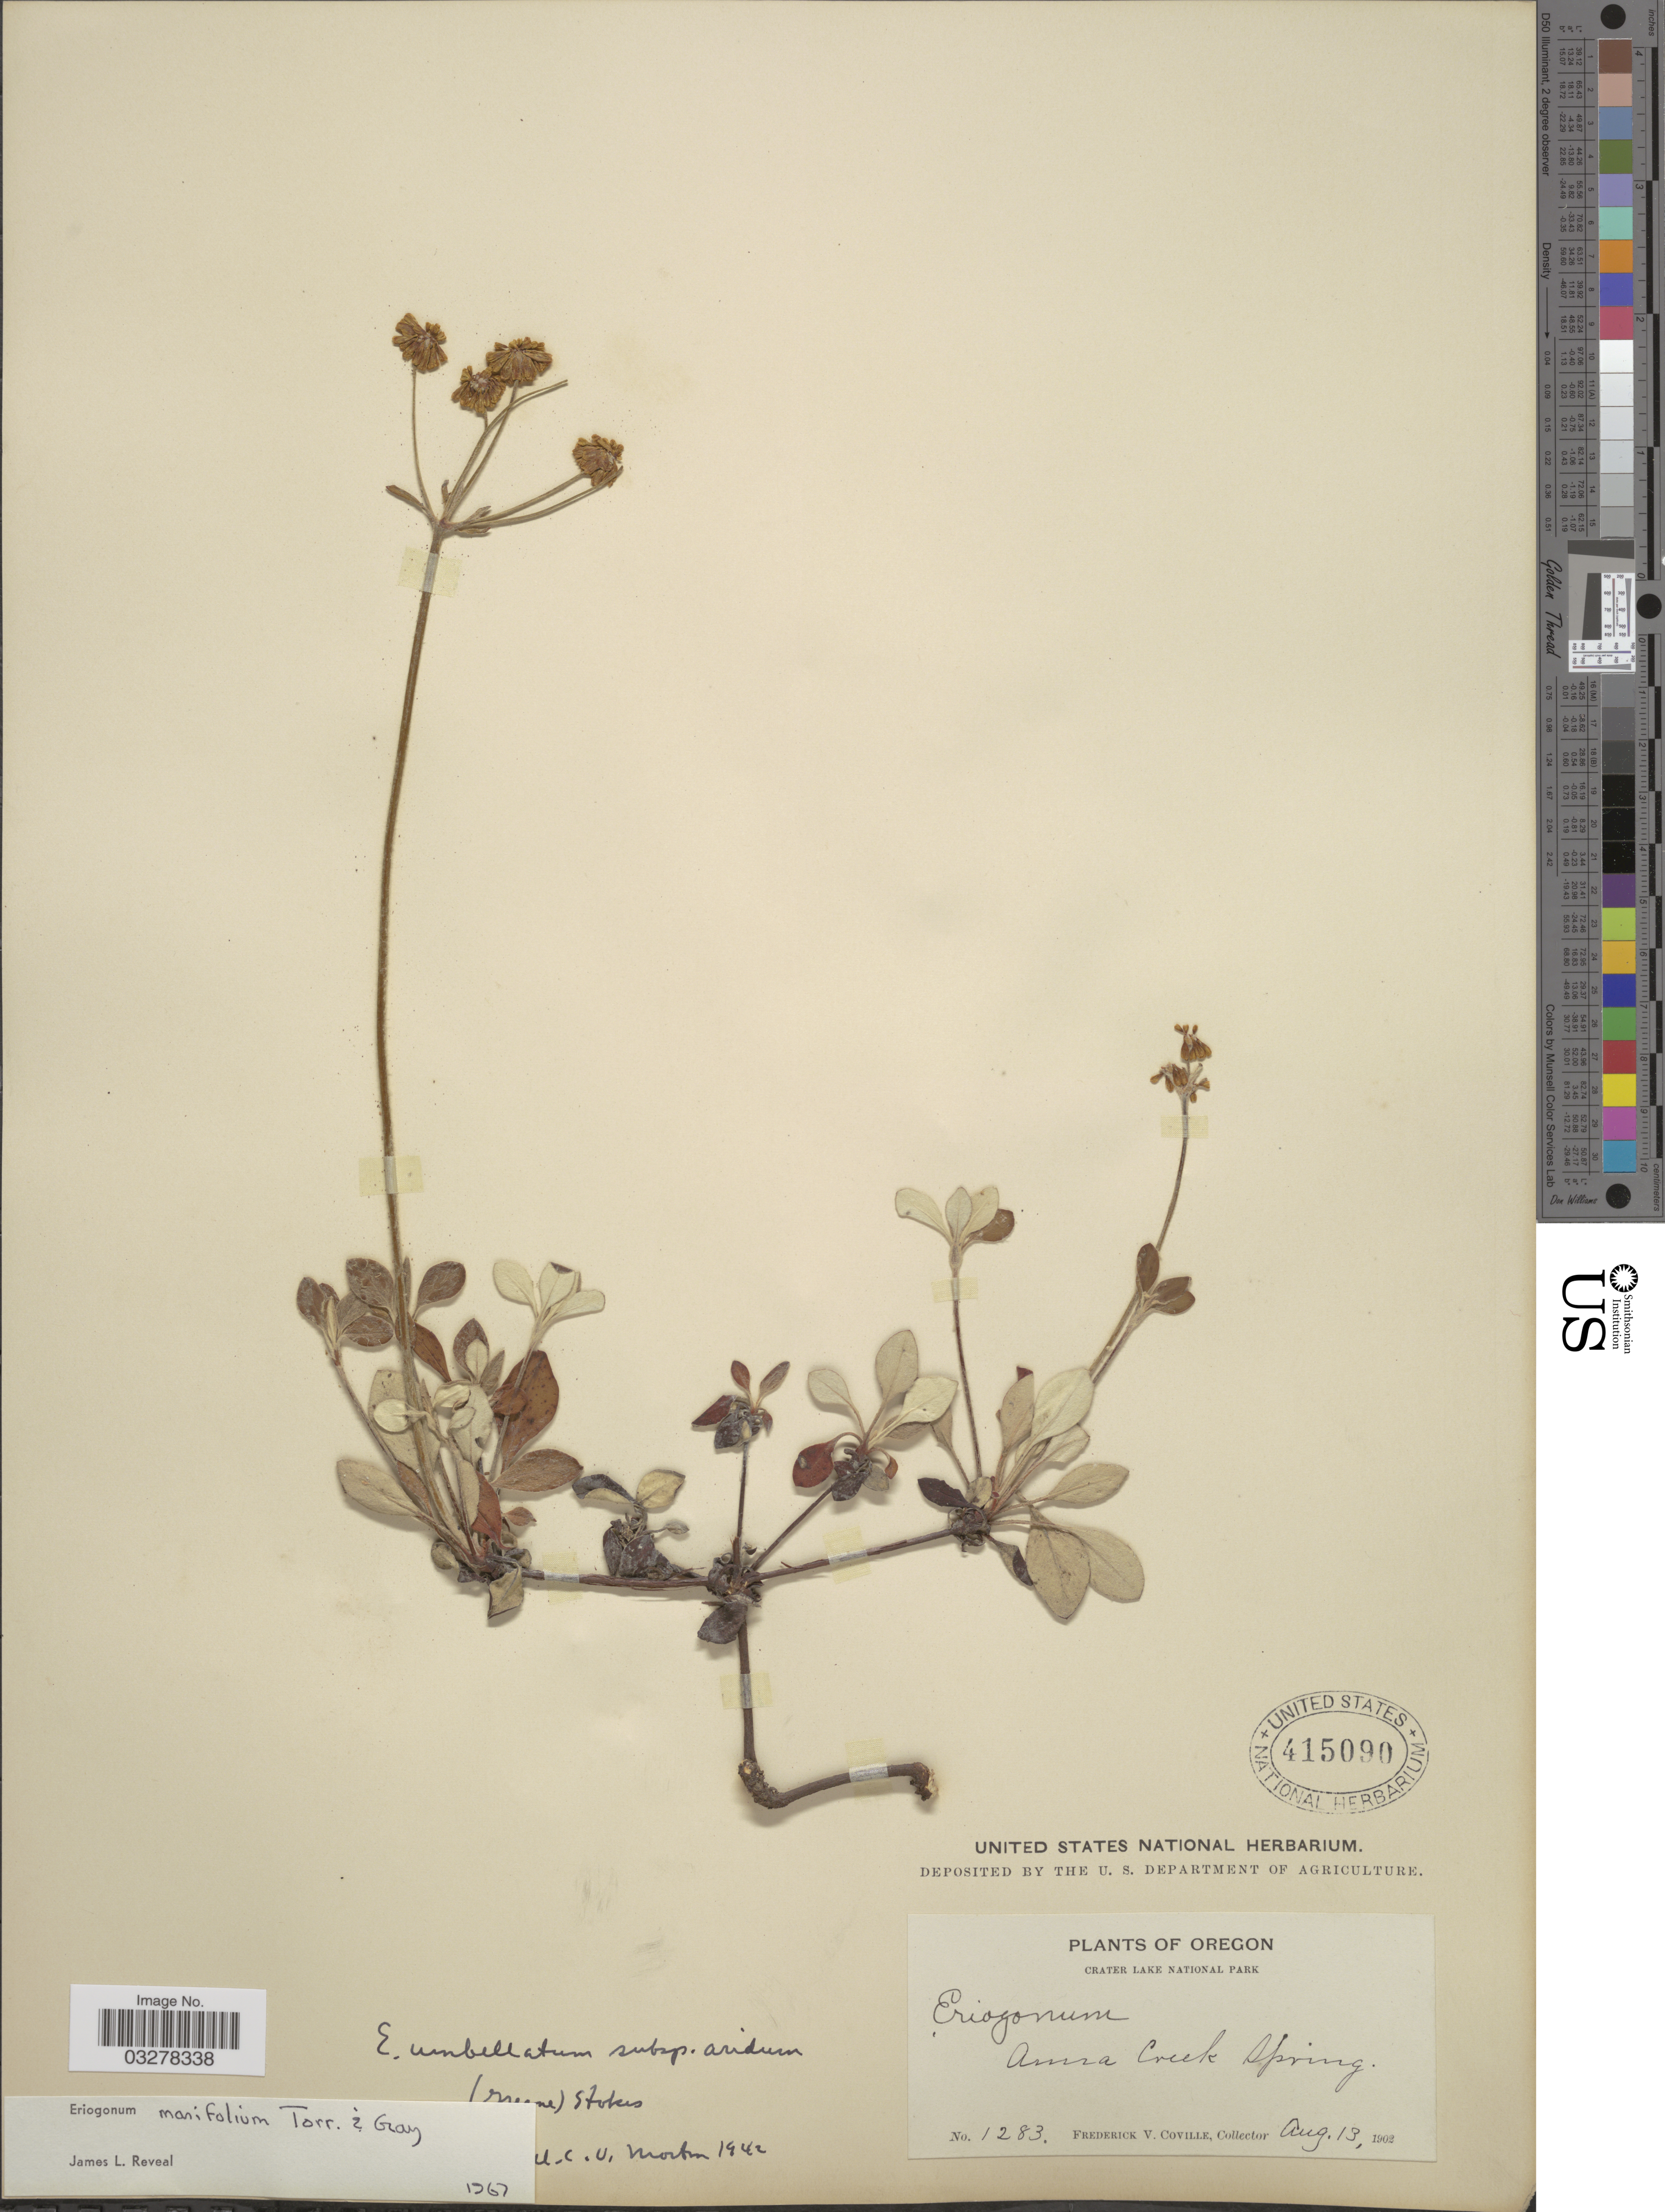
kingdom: Plantae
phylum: Tracheophyta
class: Magnoliopsida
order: Caryophyllales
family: Polygonaceae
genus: Eriogonum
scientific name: Eriogonum marifolium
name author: Torr. & A. Gray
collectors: F. V. Coville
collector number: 1283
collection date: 1902-08-13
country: United States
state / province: Oregon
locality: Crater Lake National Park. Anna Creek Spring.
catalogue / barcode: US 415090